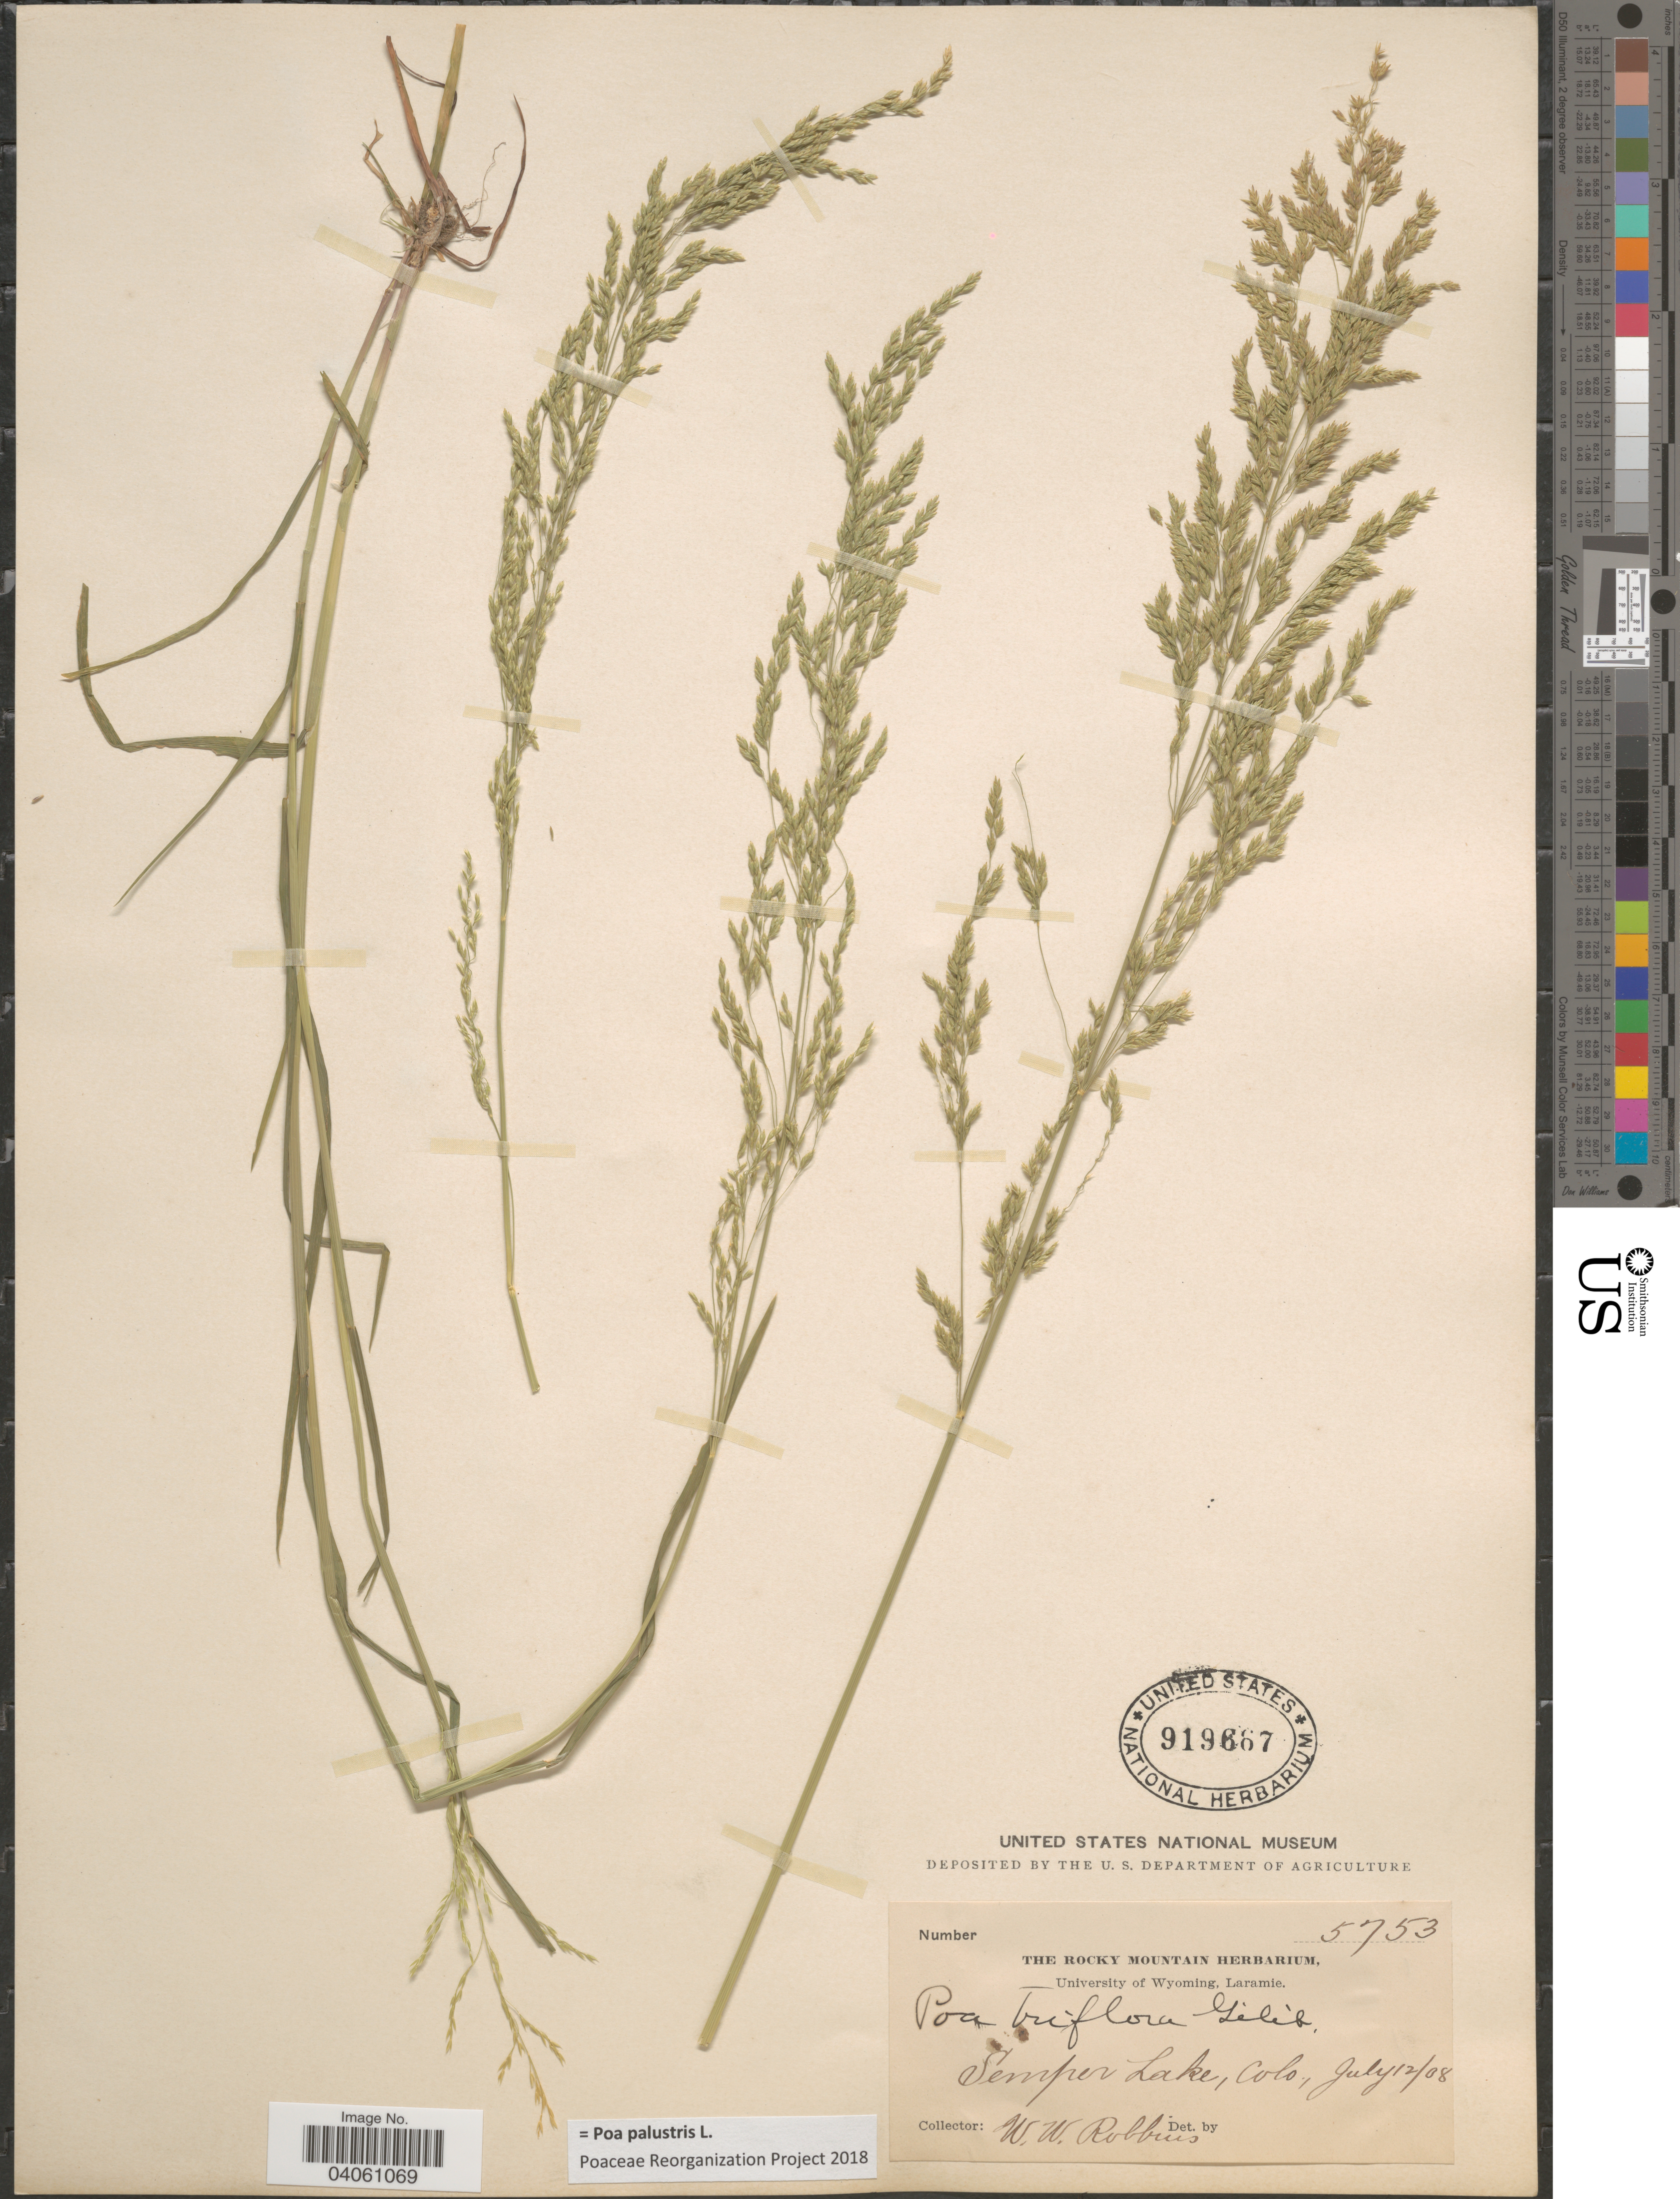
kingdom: Plantae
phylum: Tracheophyta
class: Liliopsida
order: Poales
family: Poaceae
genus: Poa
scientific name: Poa palustris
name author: L.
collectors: W. Robbins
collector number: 5753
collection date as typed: Transcribed d/m/y: 12/7/8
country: United States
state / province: Colorado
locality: Semper Lake.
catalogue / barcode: US 919667